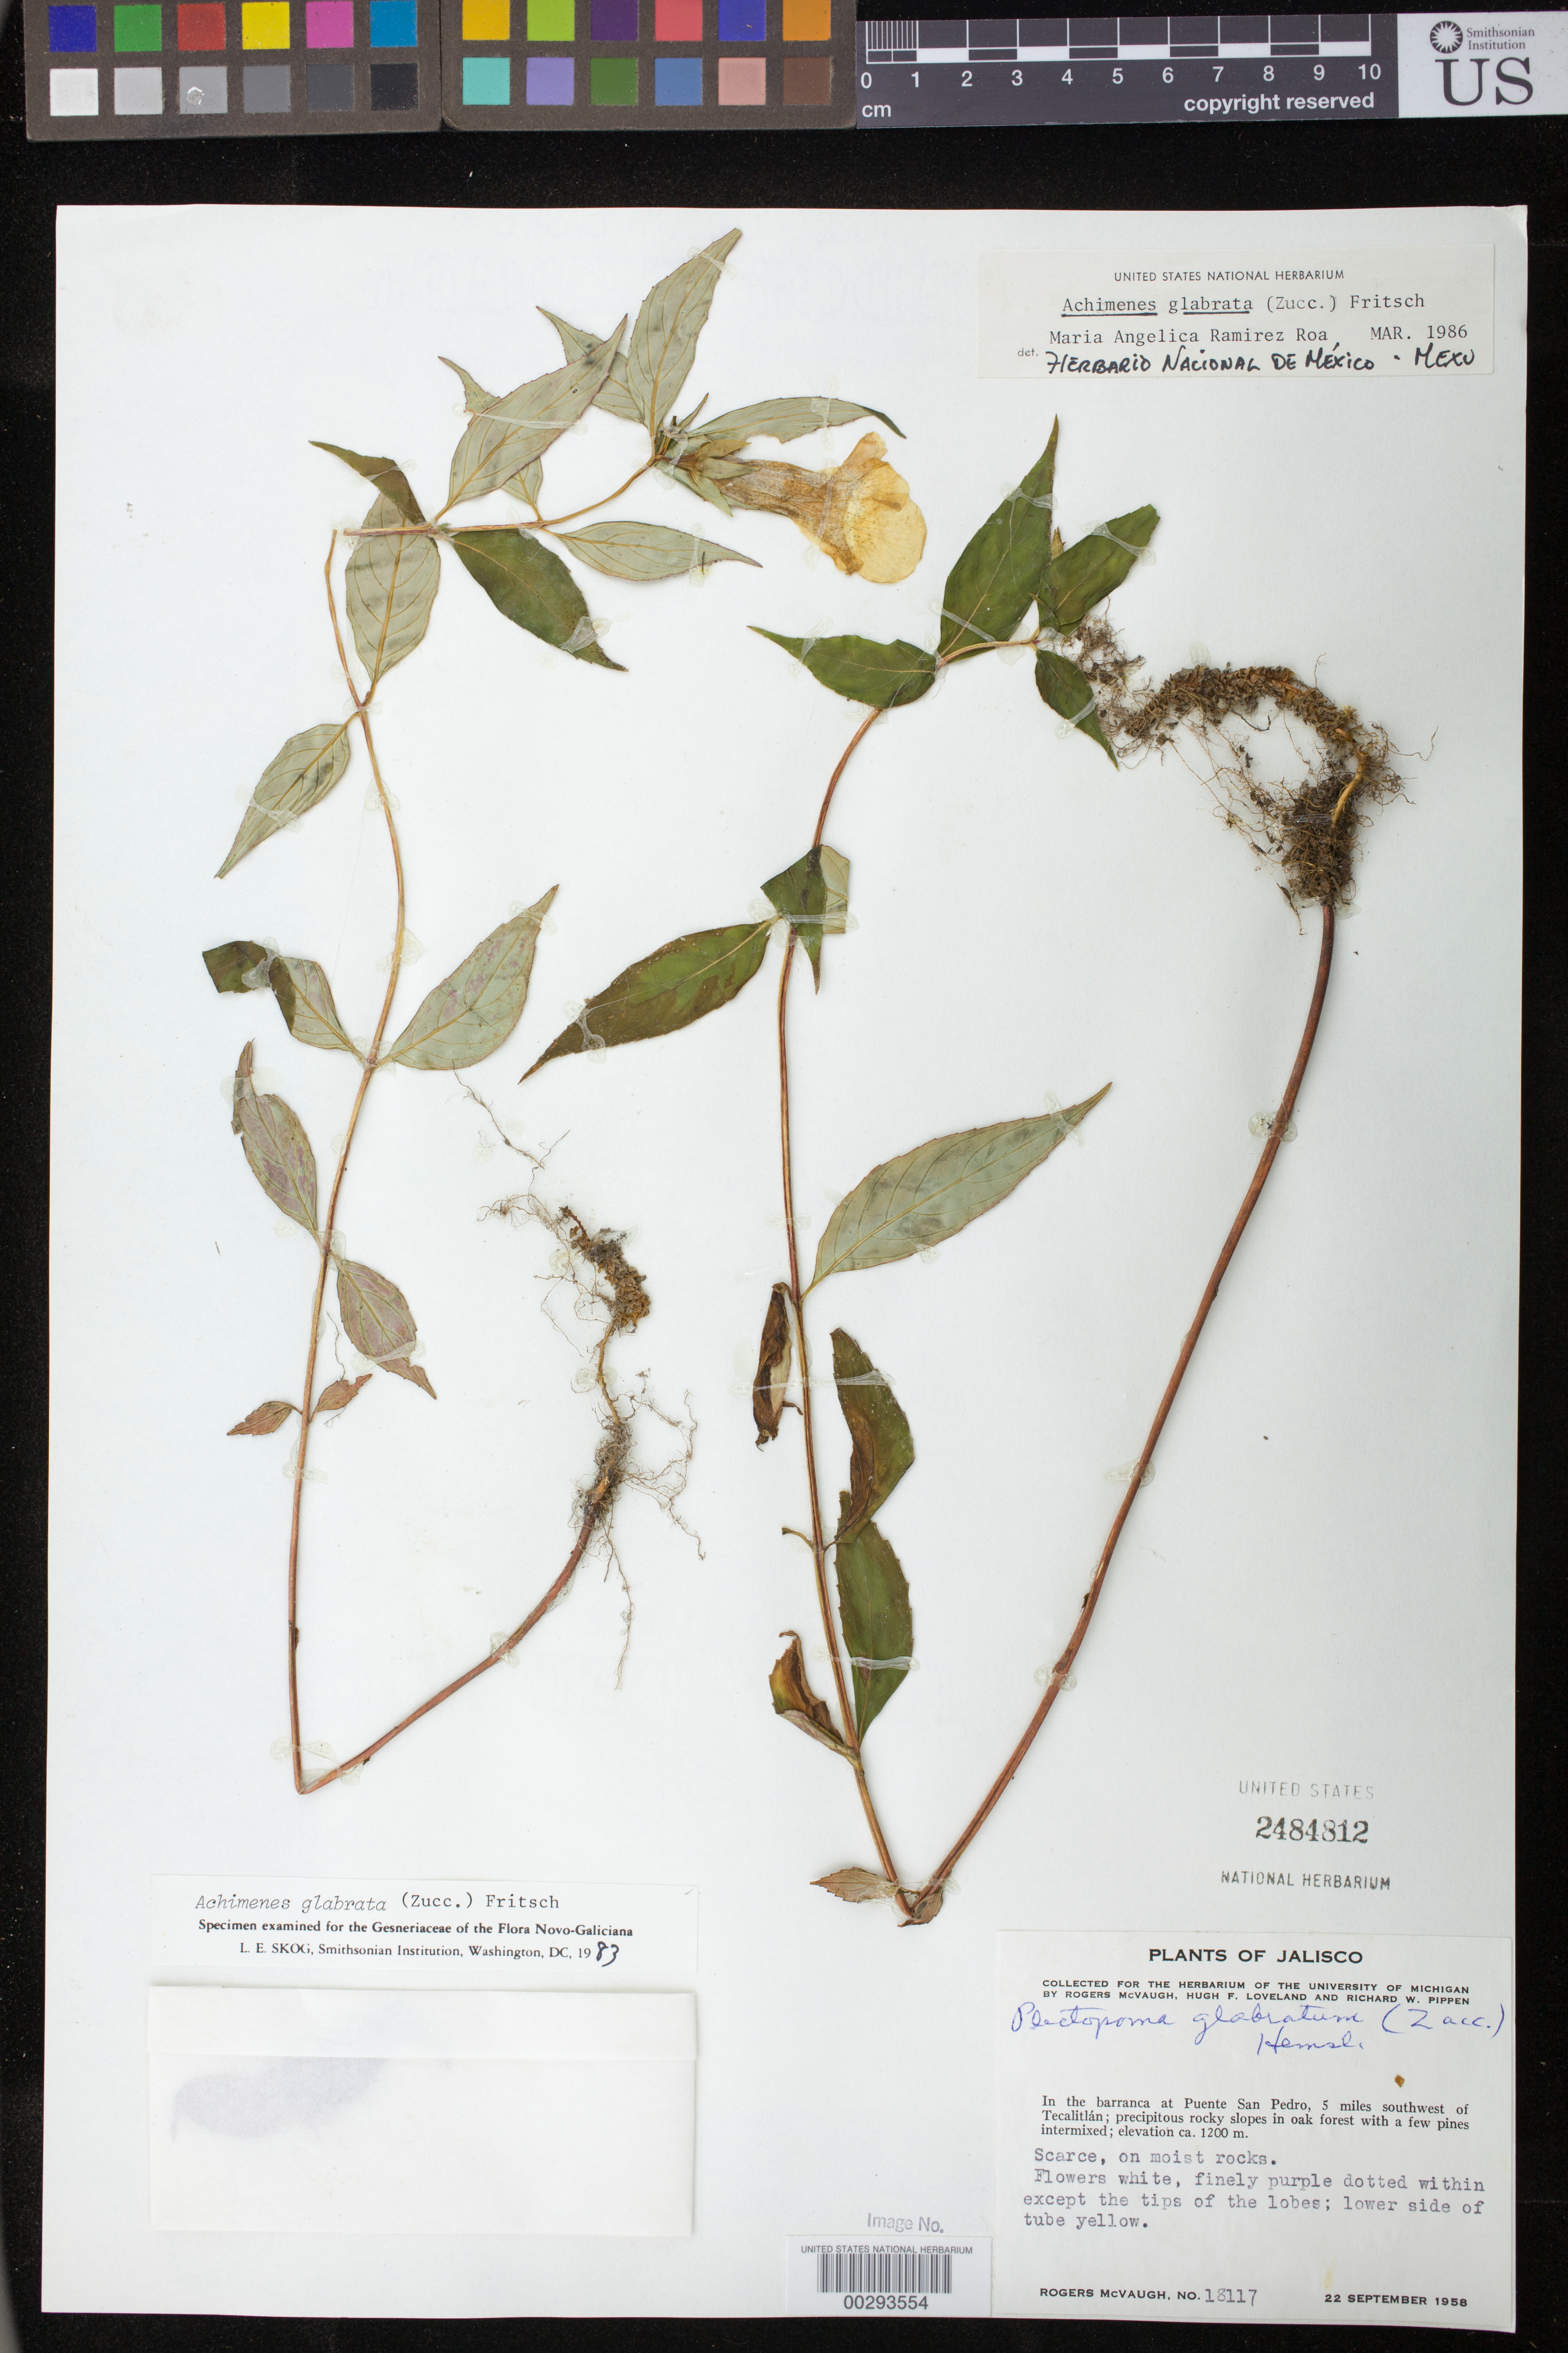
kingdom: Plantae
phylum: Tracheophyta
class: Magnoliopsida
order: Lamiales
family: Gesneriaceae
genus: Achimenes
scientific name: Achimenes glabrata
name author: (Zucc.) Fritsch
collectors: R. McVaugh, H. Loveland & R. W. Pippen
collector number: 18117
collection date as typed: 22 Sep 1958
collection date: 1958-09-22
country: Mexico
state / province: Jalisco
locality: In the Barranca at Puente San Pedro, 5 mi SW of Tecalitlan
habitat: Precipitous rocky slopes in oak forest with a few pines intermixed; on moist rocks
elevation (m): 1200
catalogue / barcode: US 2484812